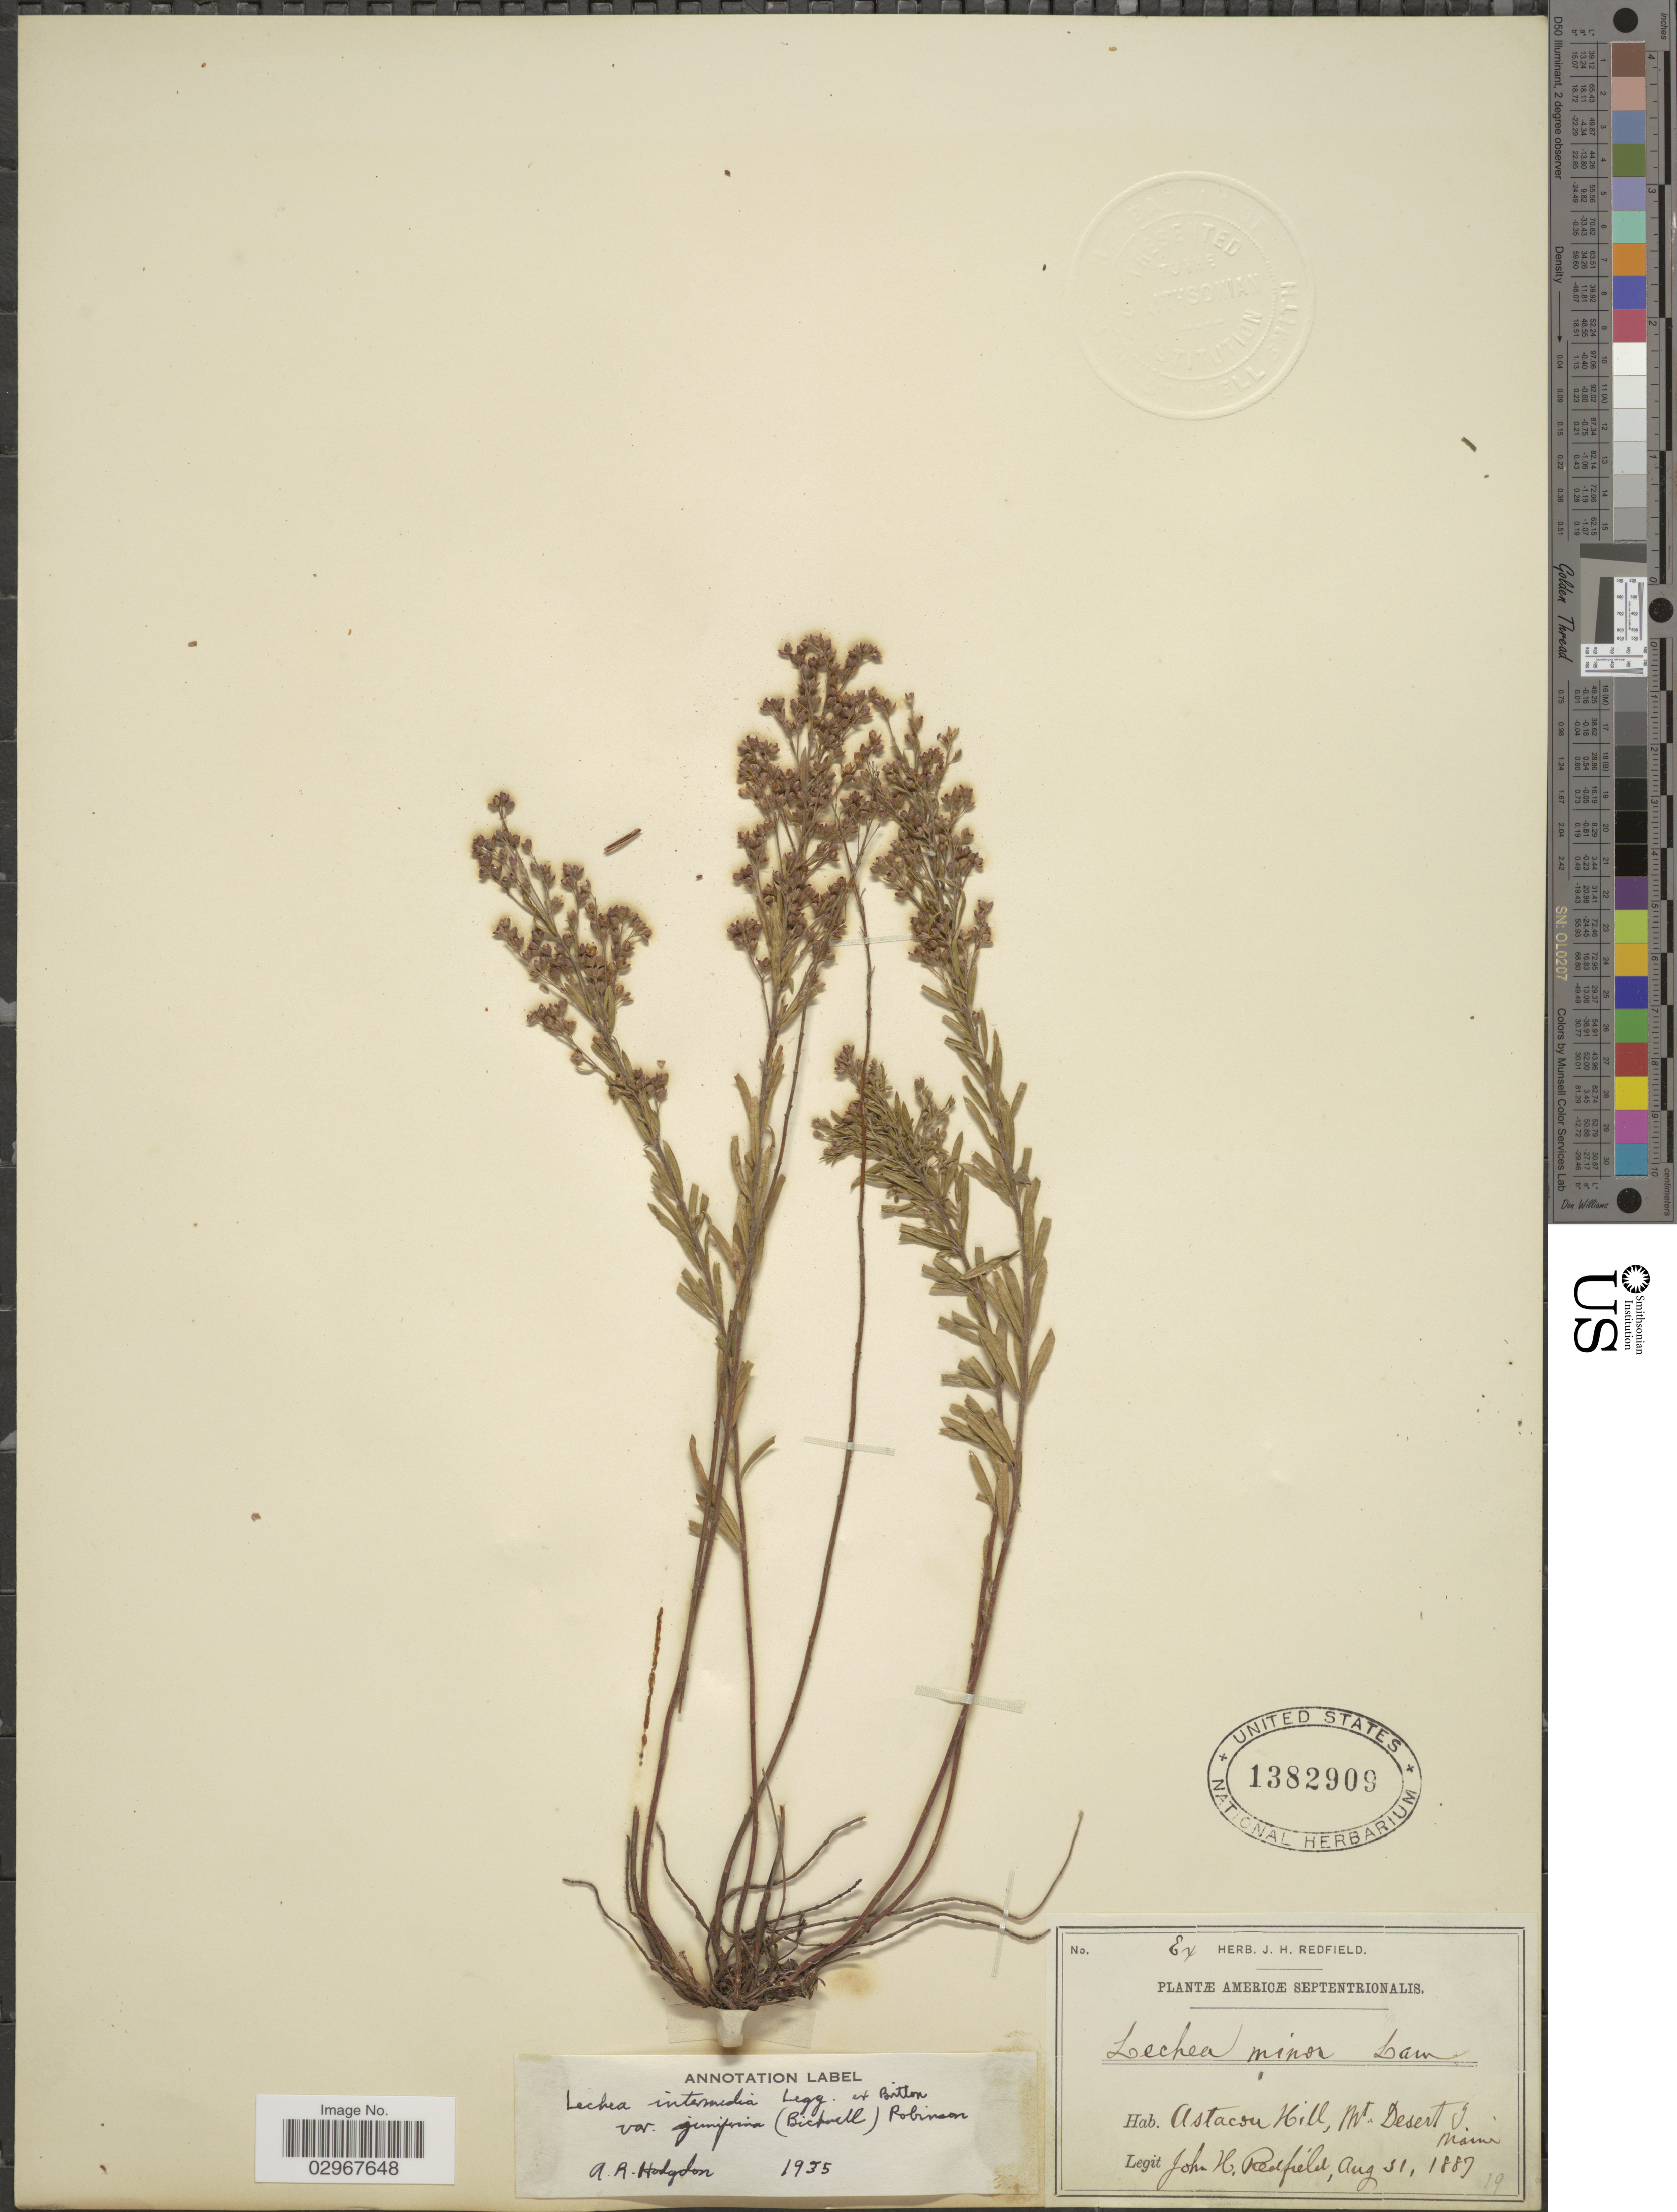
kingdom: Plantae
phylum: Tracheophyta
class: Magnoliopsida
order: Malvales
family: Cistaceae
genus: Lechea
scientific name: Lechea intermedia var. juniperina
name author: (E.P. Bicknell) B.L. Rob.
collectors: J. Redfield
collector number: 19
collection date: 1887-08-31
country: United States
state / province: Maine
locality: Astacon Hill, Mt. Desert I.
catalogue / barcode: US 1382909